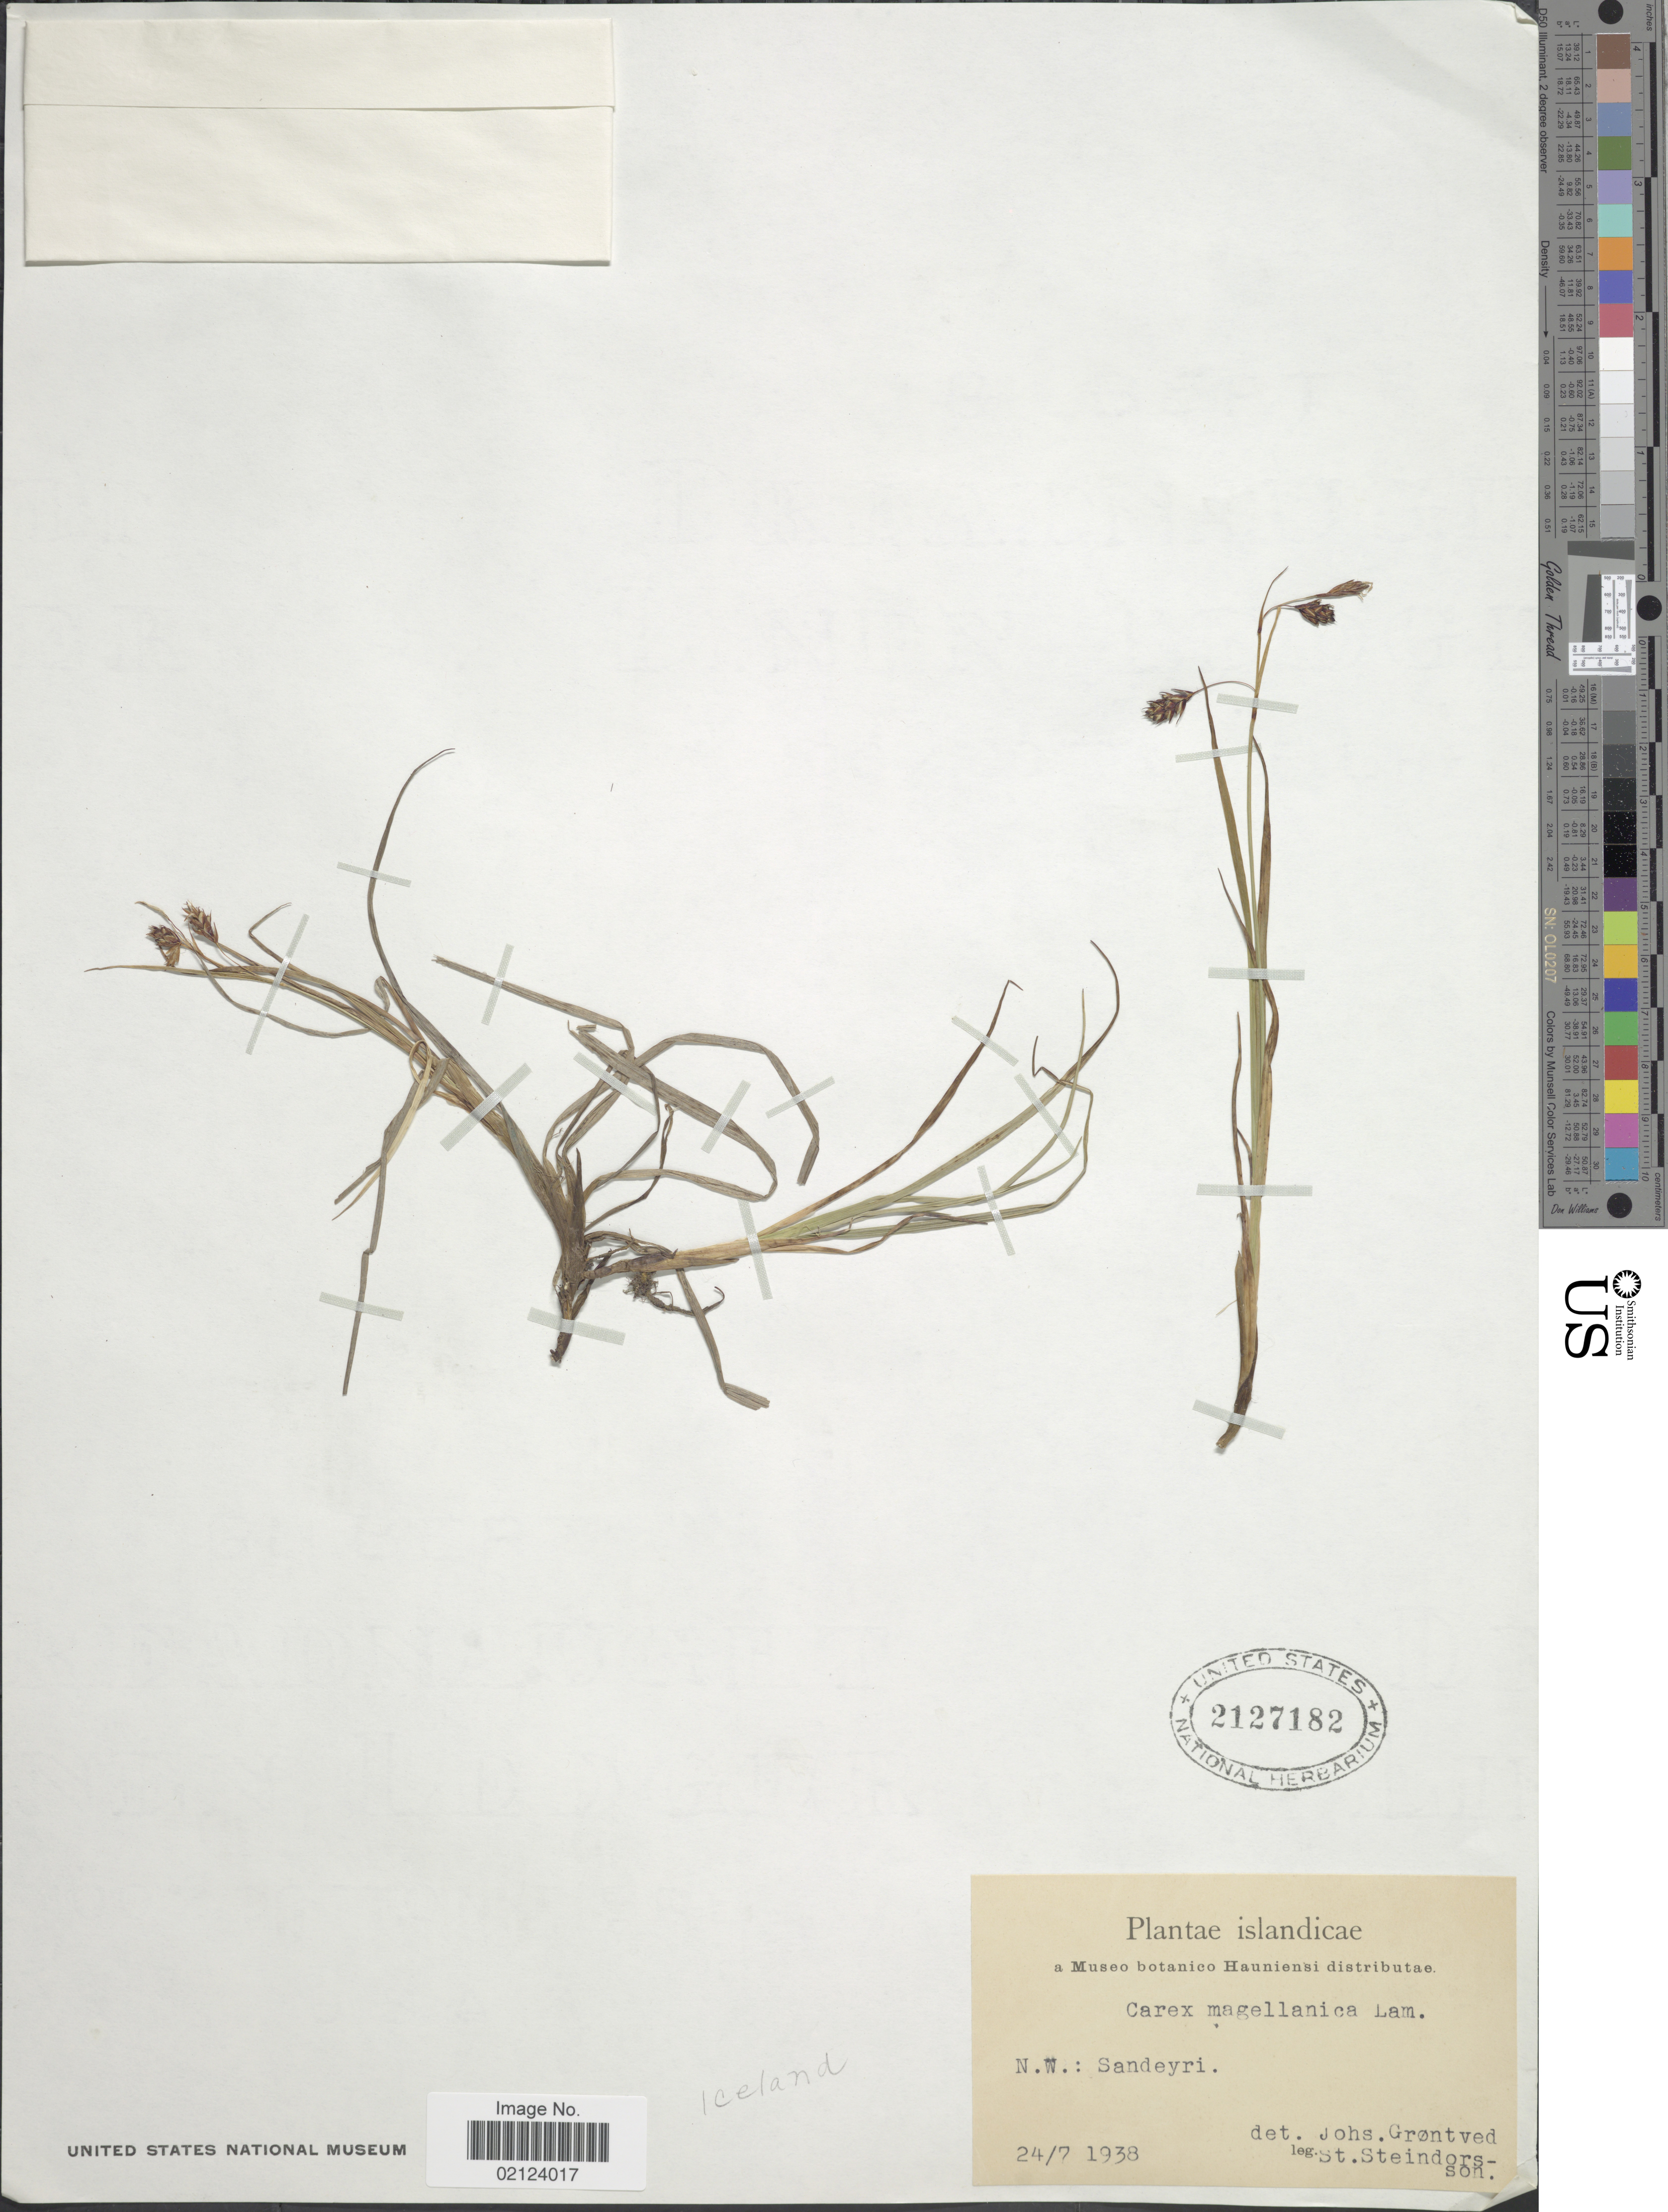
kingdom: Plantae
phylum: Tracheophyta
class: Liliopsida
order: Poales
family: Cyperaceae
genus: Carex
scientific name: Carex magellanica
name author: Lam.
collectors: S. Steindórsson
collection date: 1938-07-24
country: Iceland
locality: N.W.: Sandeyri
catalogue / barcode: US 2127182